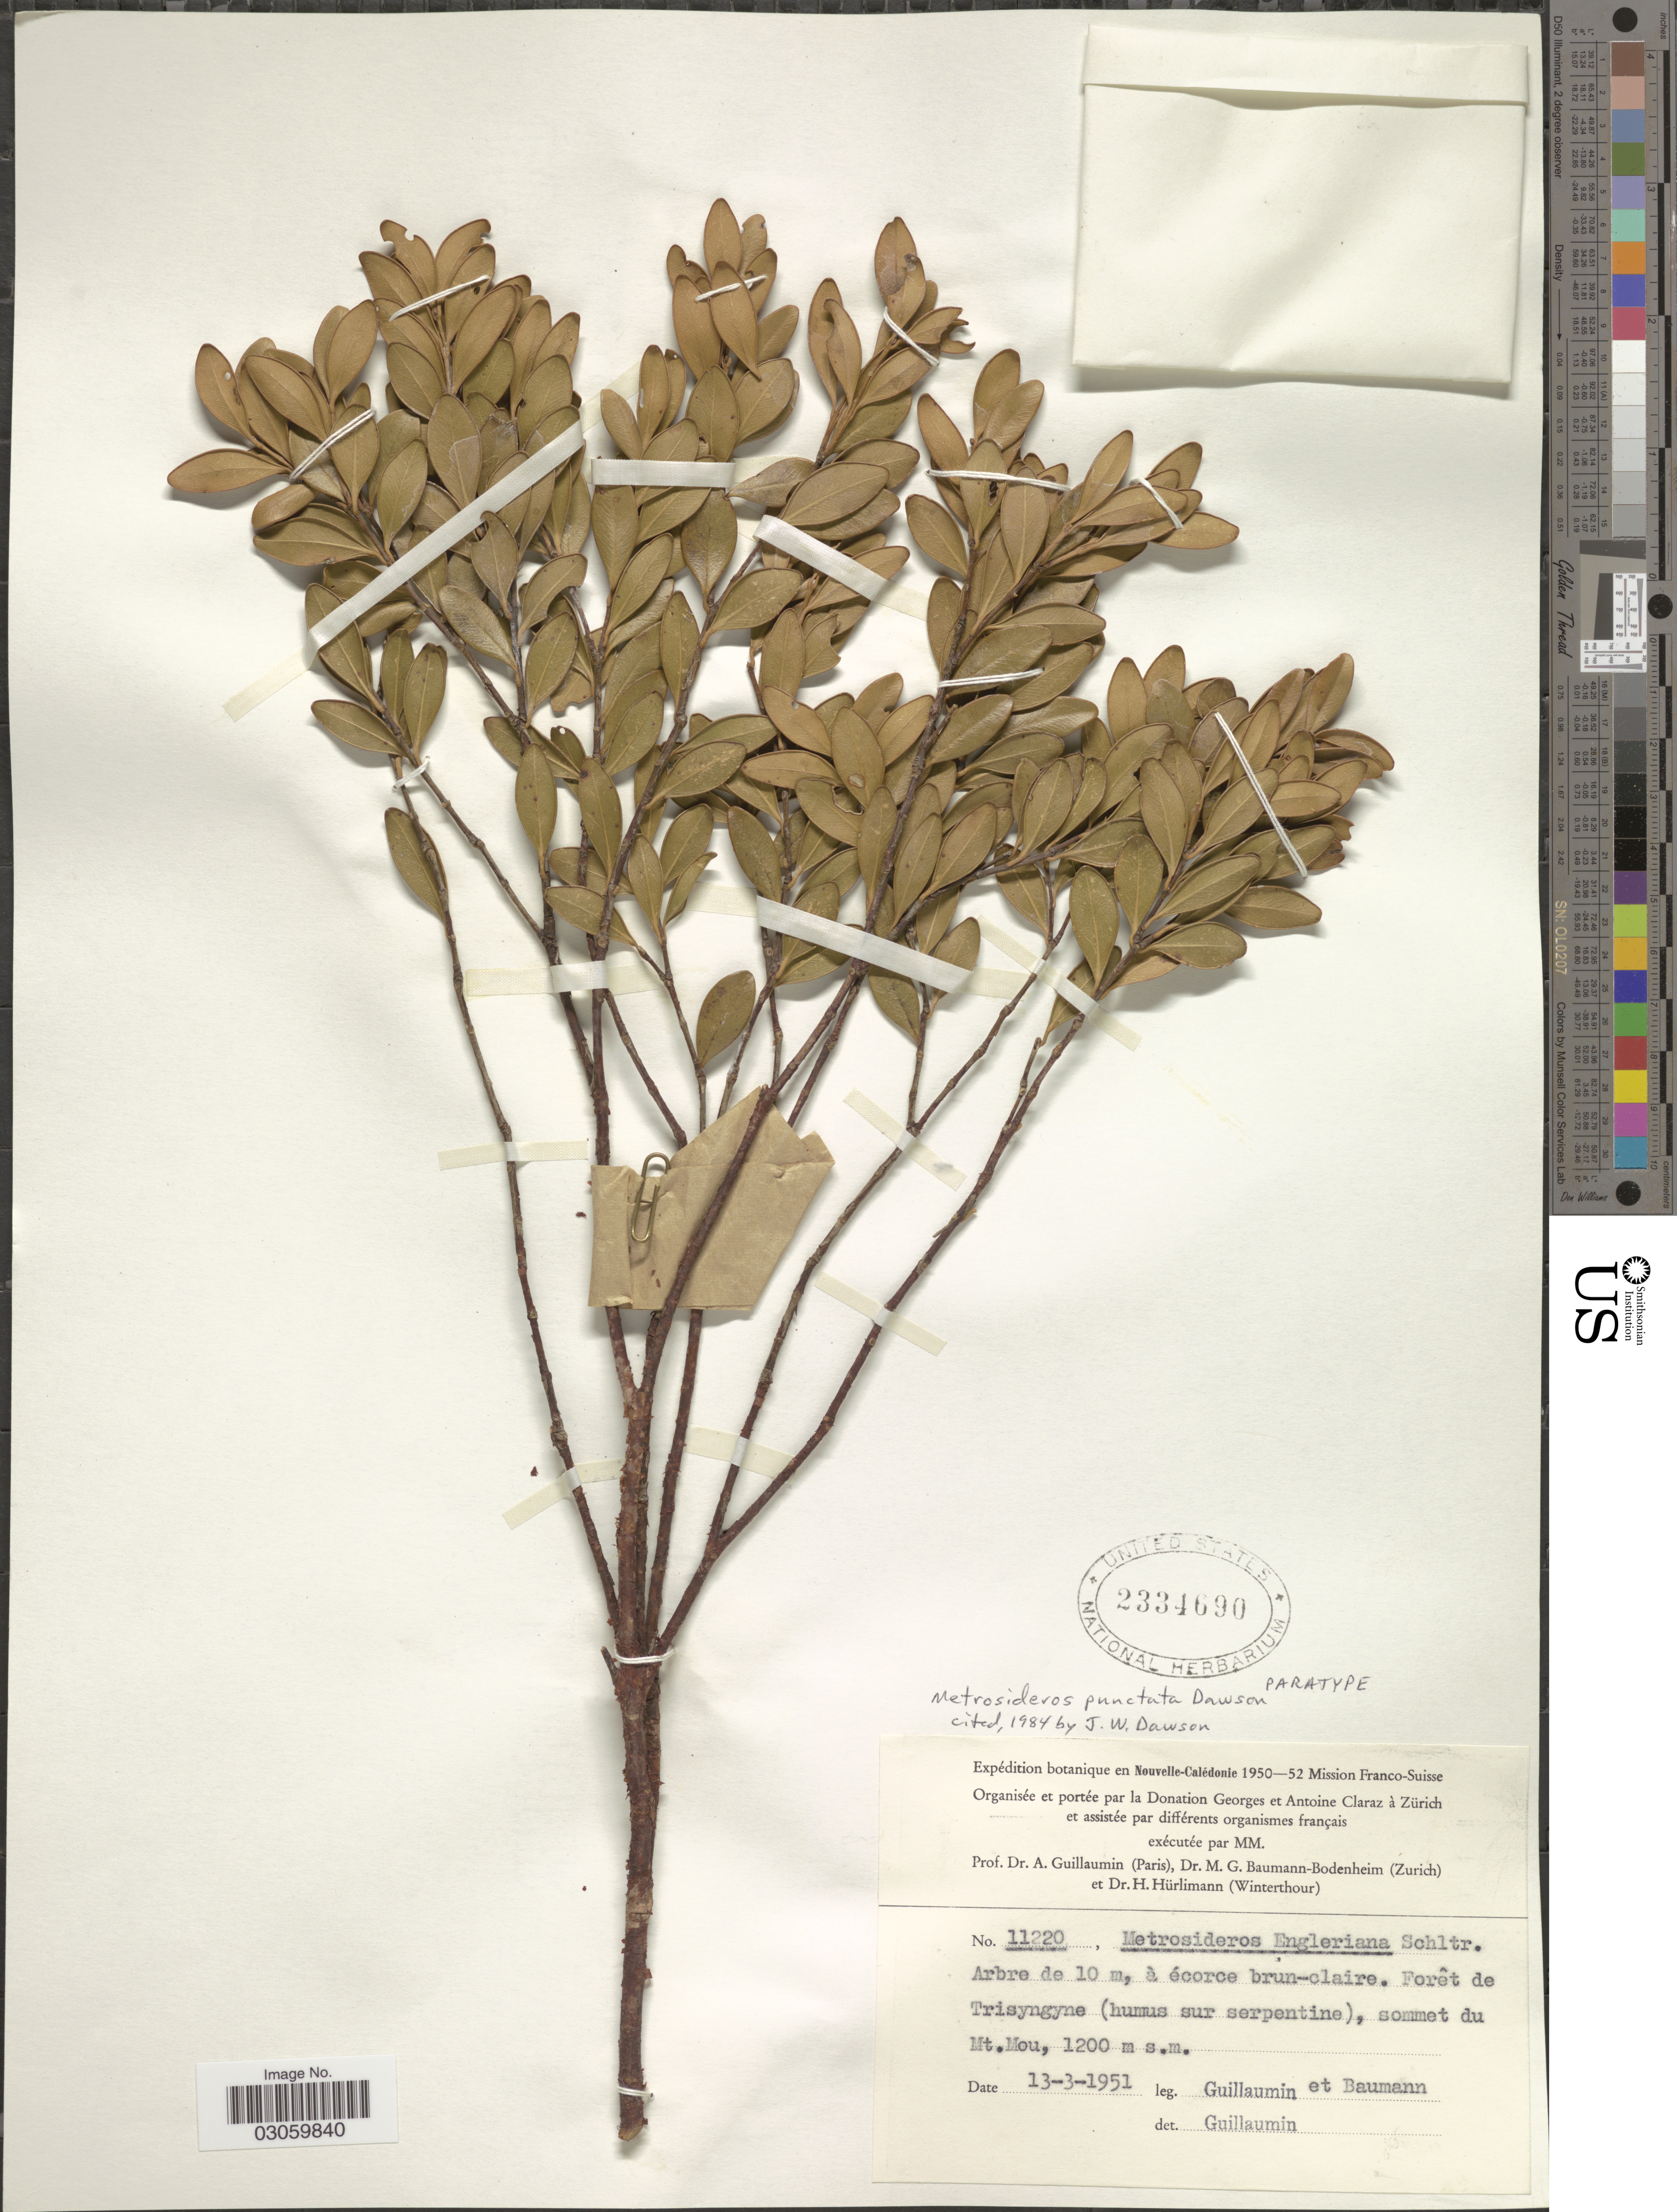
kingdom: Plantae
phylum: Tracheophyta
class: Magnoliopsida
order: Myrtales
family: Myrtaceae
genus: Metrosideros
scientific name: Metrosideros punctata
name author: J.W. Dawson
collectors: A. Guillaumin & M. G. Baumann-Bodenheim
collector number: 11220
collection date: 1951-03-13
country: New Caledonia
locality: Sommet du Mt. Mou.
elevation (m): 1200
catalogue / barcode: US 2334690